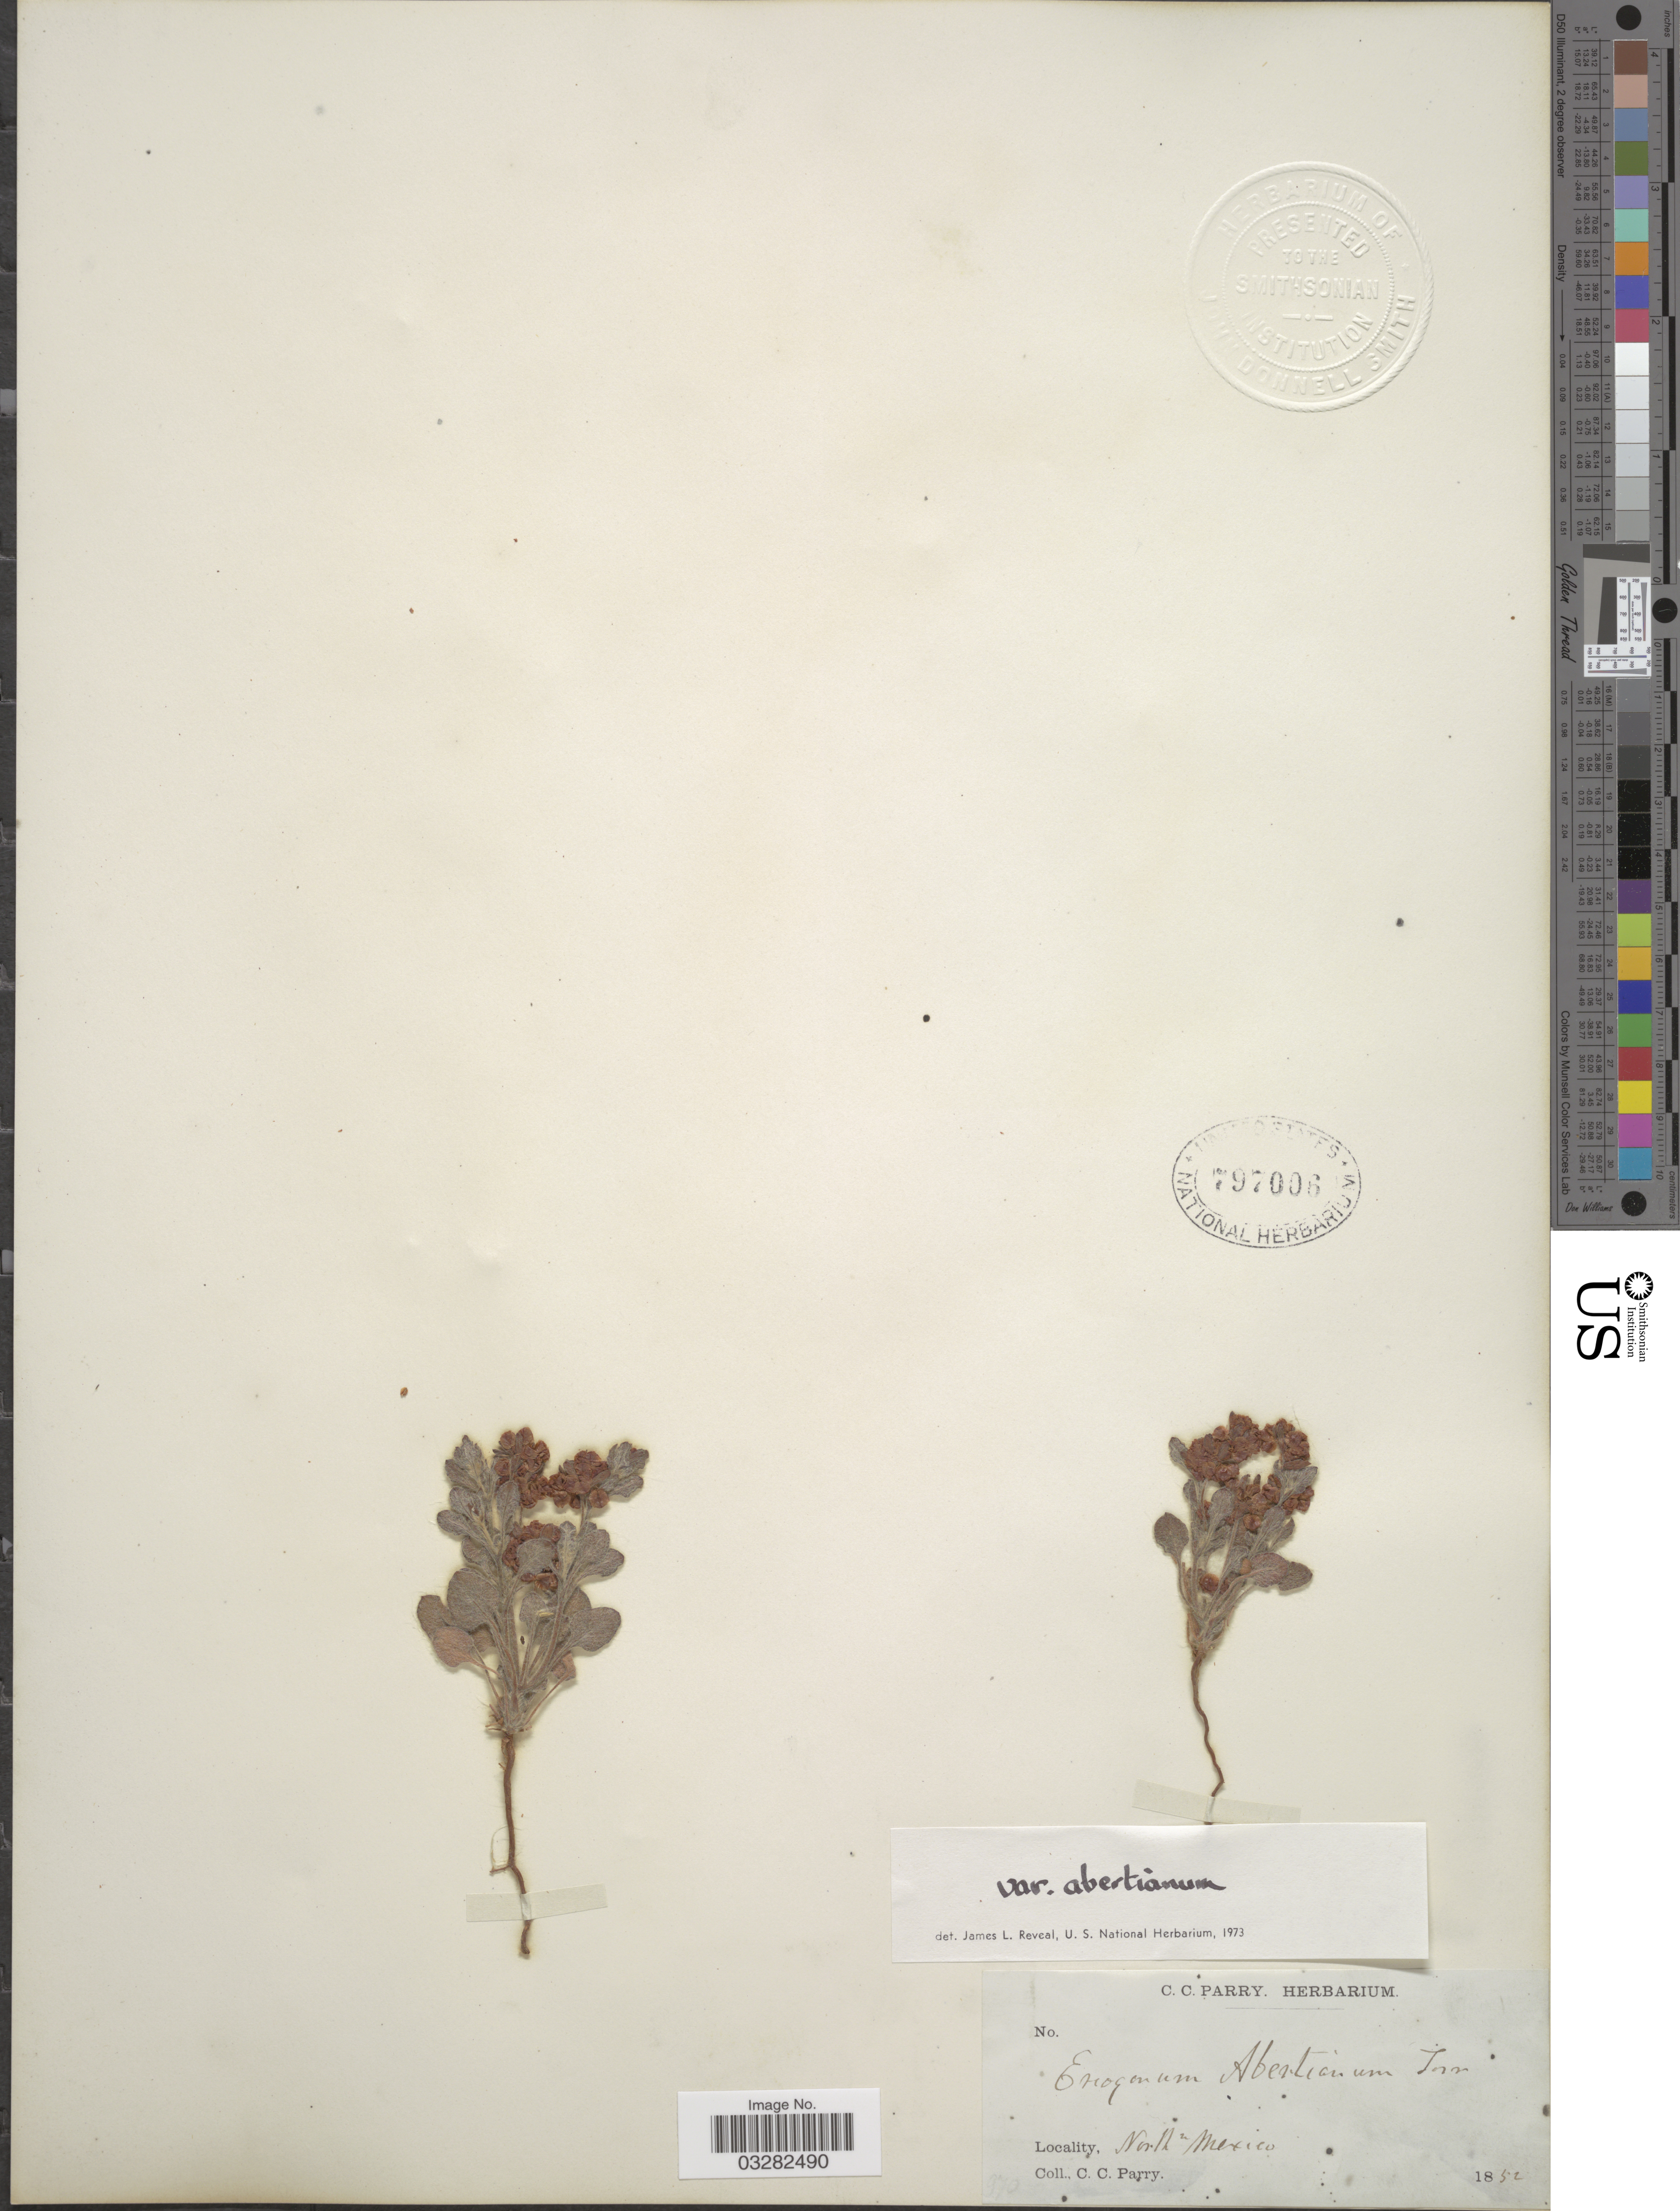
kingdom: Plantae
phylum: Tracheophyta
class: Magnoliopsida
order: Caryophyllales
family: Polygonaceae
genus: Eriogonum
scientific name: Eriogonum abertianum var. abertianum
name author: Torr.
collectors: C. C. Parry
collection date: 1852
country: Mexico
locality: Northn Mexico.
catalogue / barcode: US 797006